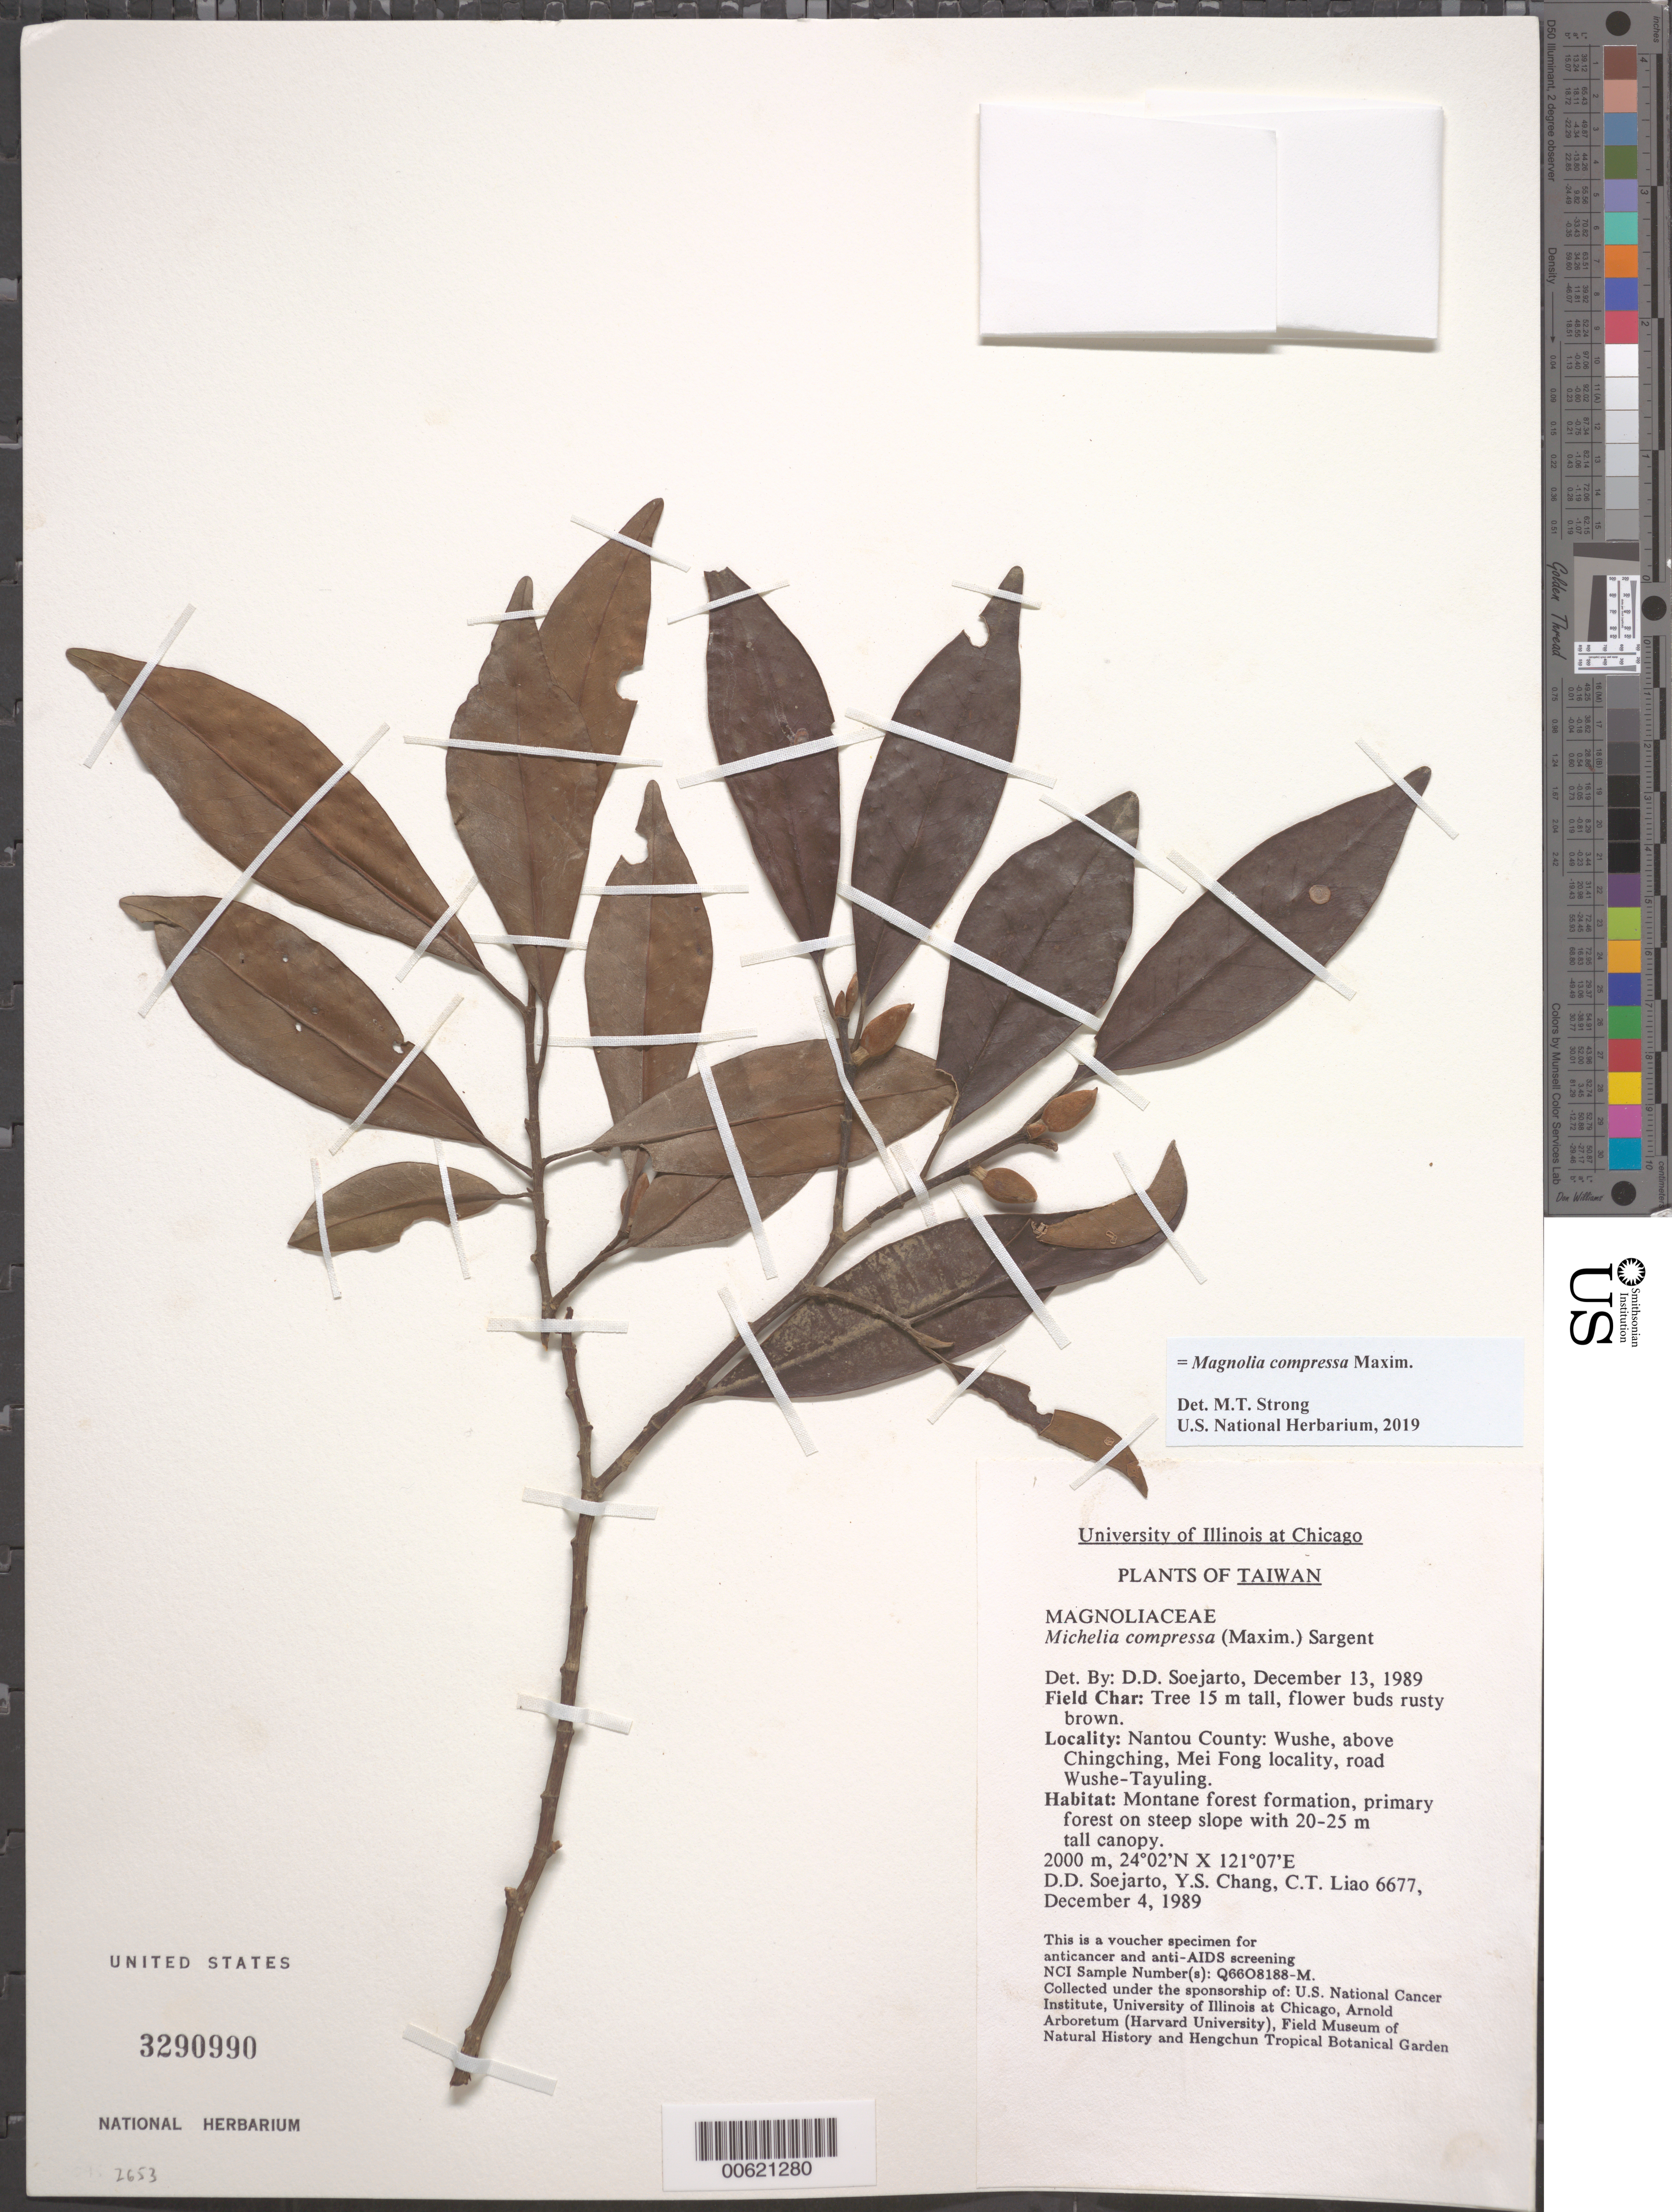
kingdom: Plantae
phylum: Tracheophyta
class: Magnoliopsida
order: Magnoliales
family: Magnoliaceae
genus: Magnolia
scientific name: Magnolia compressa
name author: Maxim.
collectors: Y. S. Chang & C. T. Liao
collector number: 6677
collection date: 1989-12-04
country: Taiwan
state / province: Nantou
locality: Nantou County: Wushe, above Chingching, Mei Fong locality, road Wushe-Tayuling.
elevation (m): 2000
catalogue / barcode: US 3290990